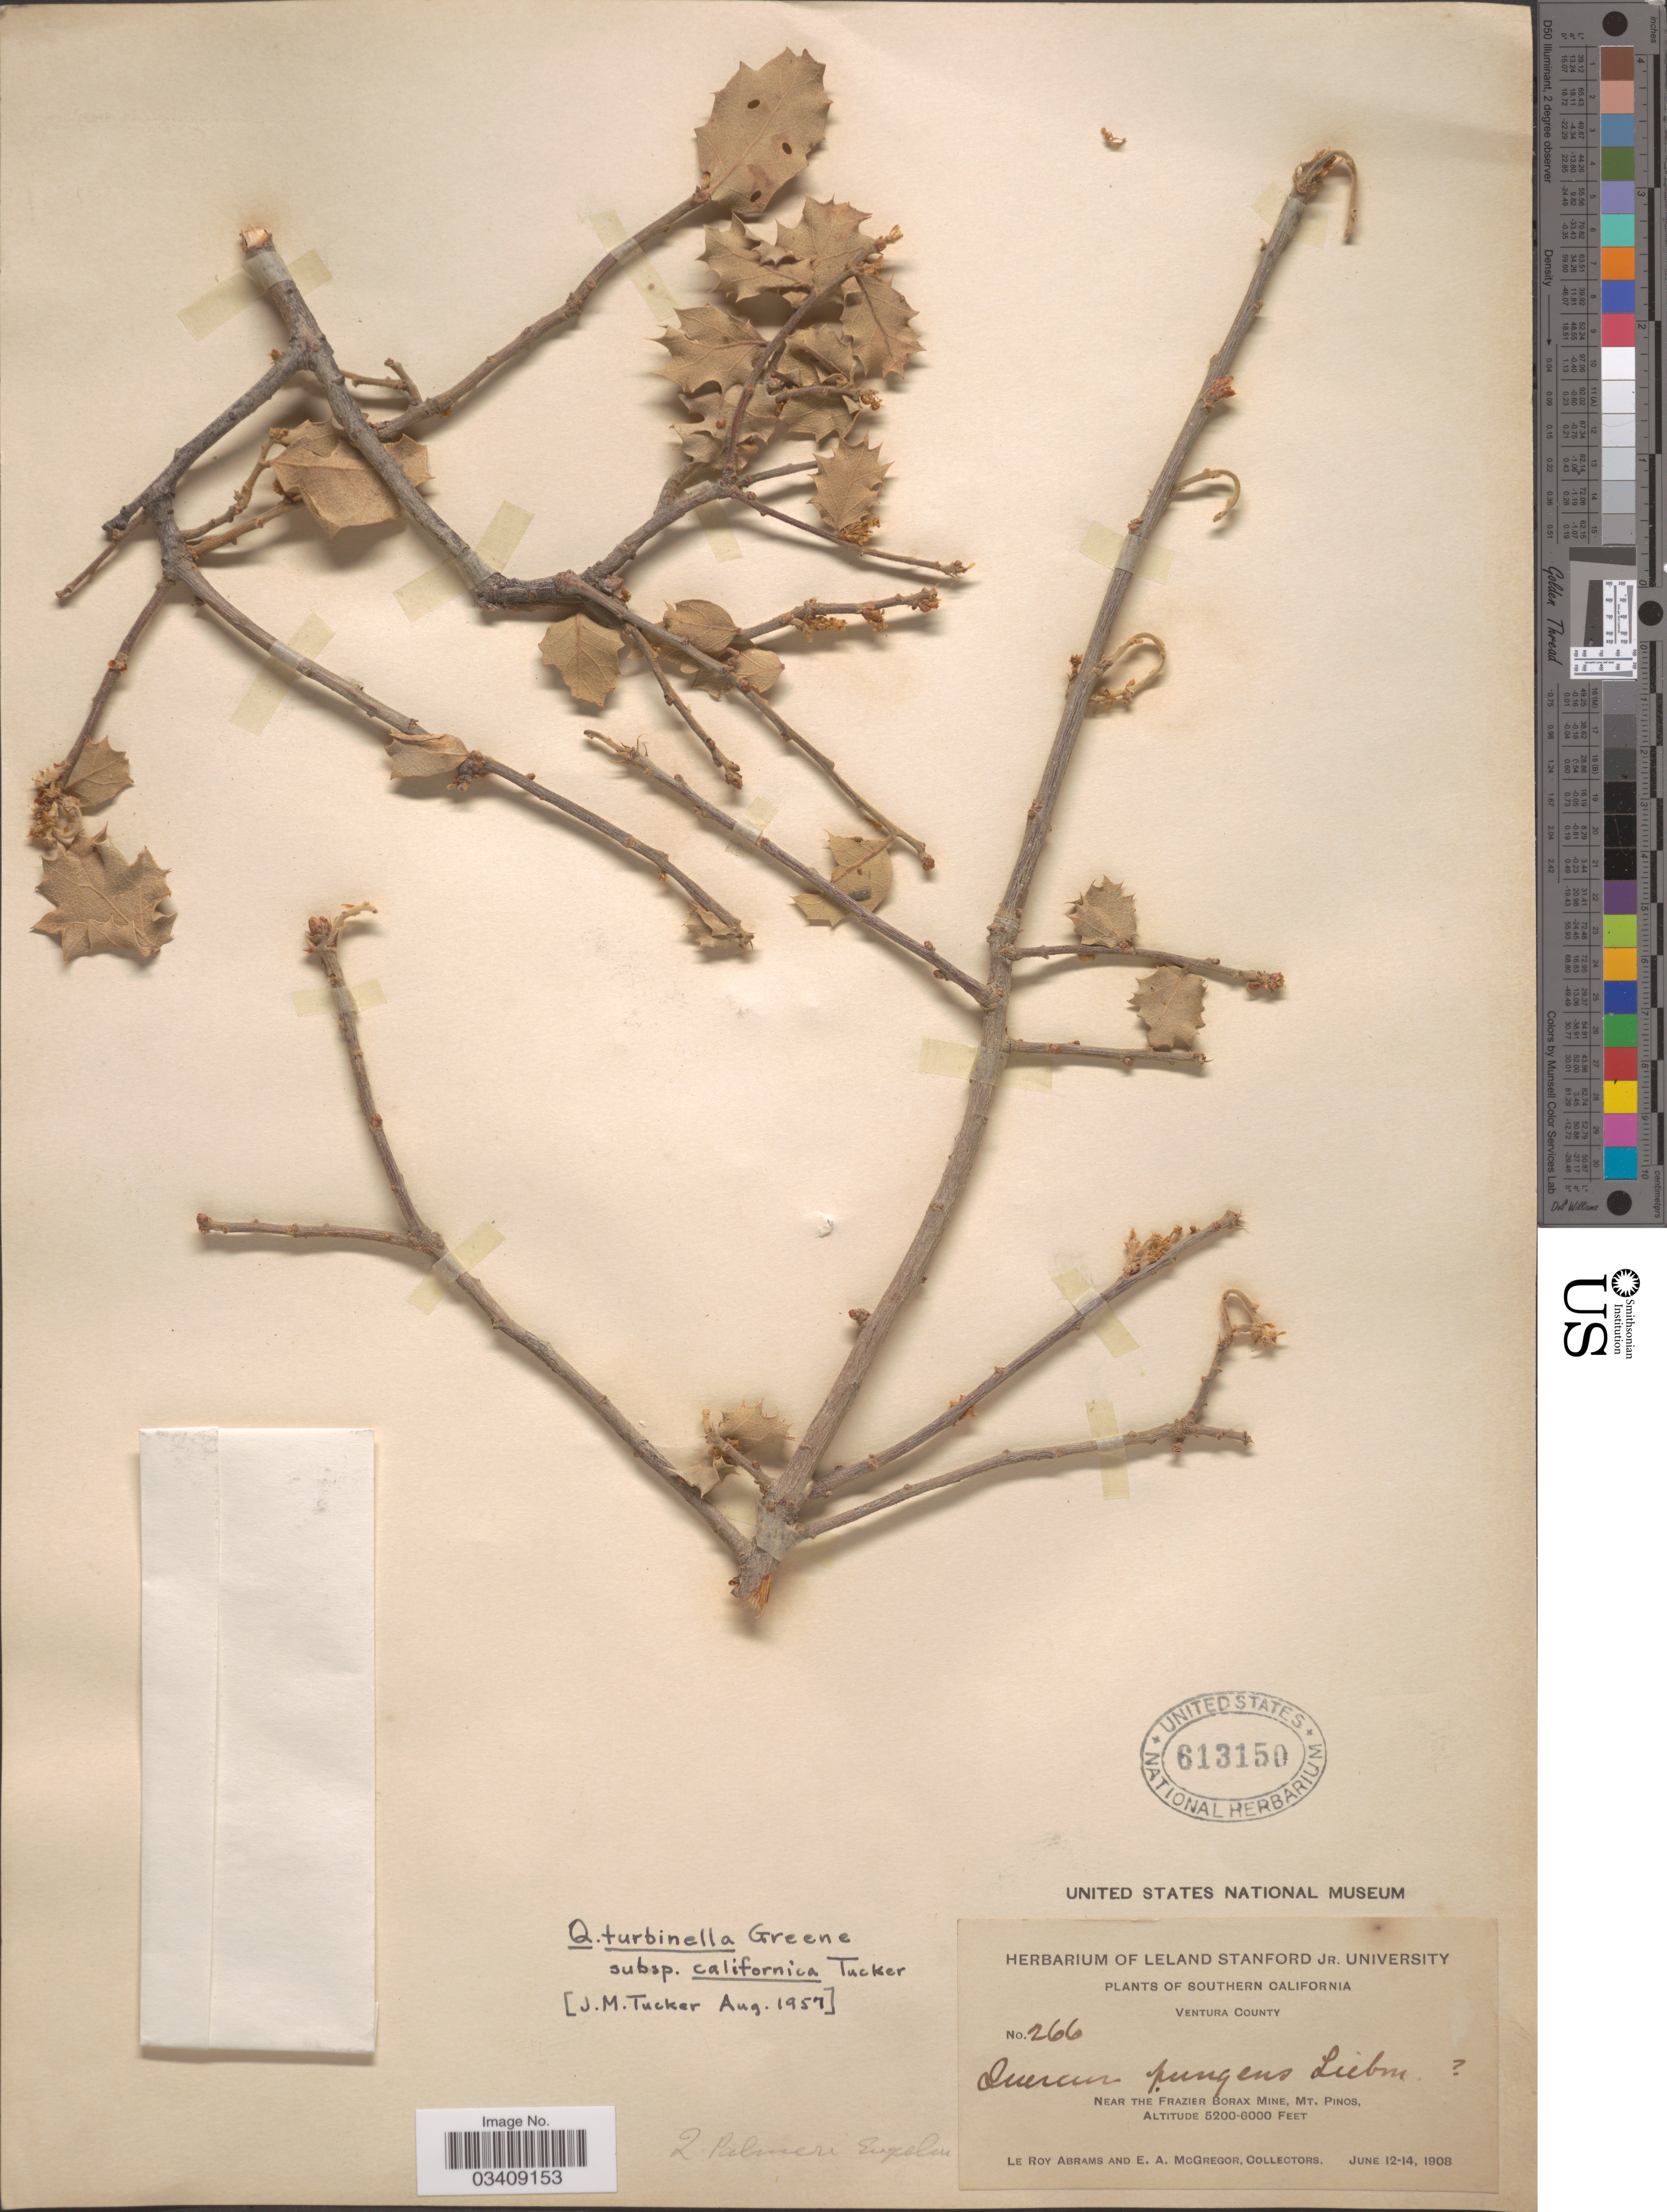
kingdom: Plantae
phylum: Tracheophyta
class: Magnoliopsida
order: Fagales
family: Fagaceae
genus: Quercus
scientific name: Quercus turbinella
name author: Greene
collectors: L. Abrams & E. A. McGregor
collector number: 266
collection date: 1908-06-12/1908-06-14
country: United States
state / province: California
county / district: Ventura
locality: Southern California. Ventura County. Near the Frazier Borax Mine, Mt. Pinos.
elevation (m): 1585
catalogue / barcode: US 613150